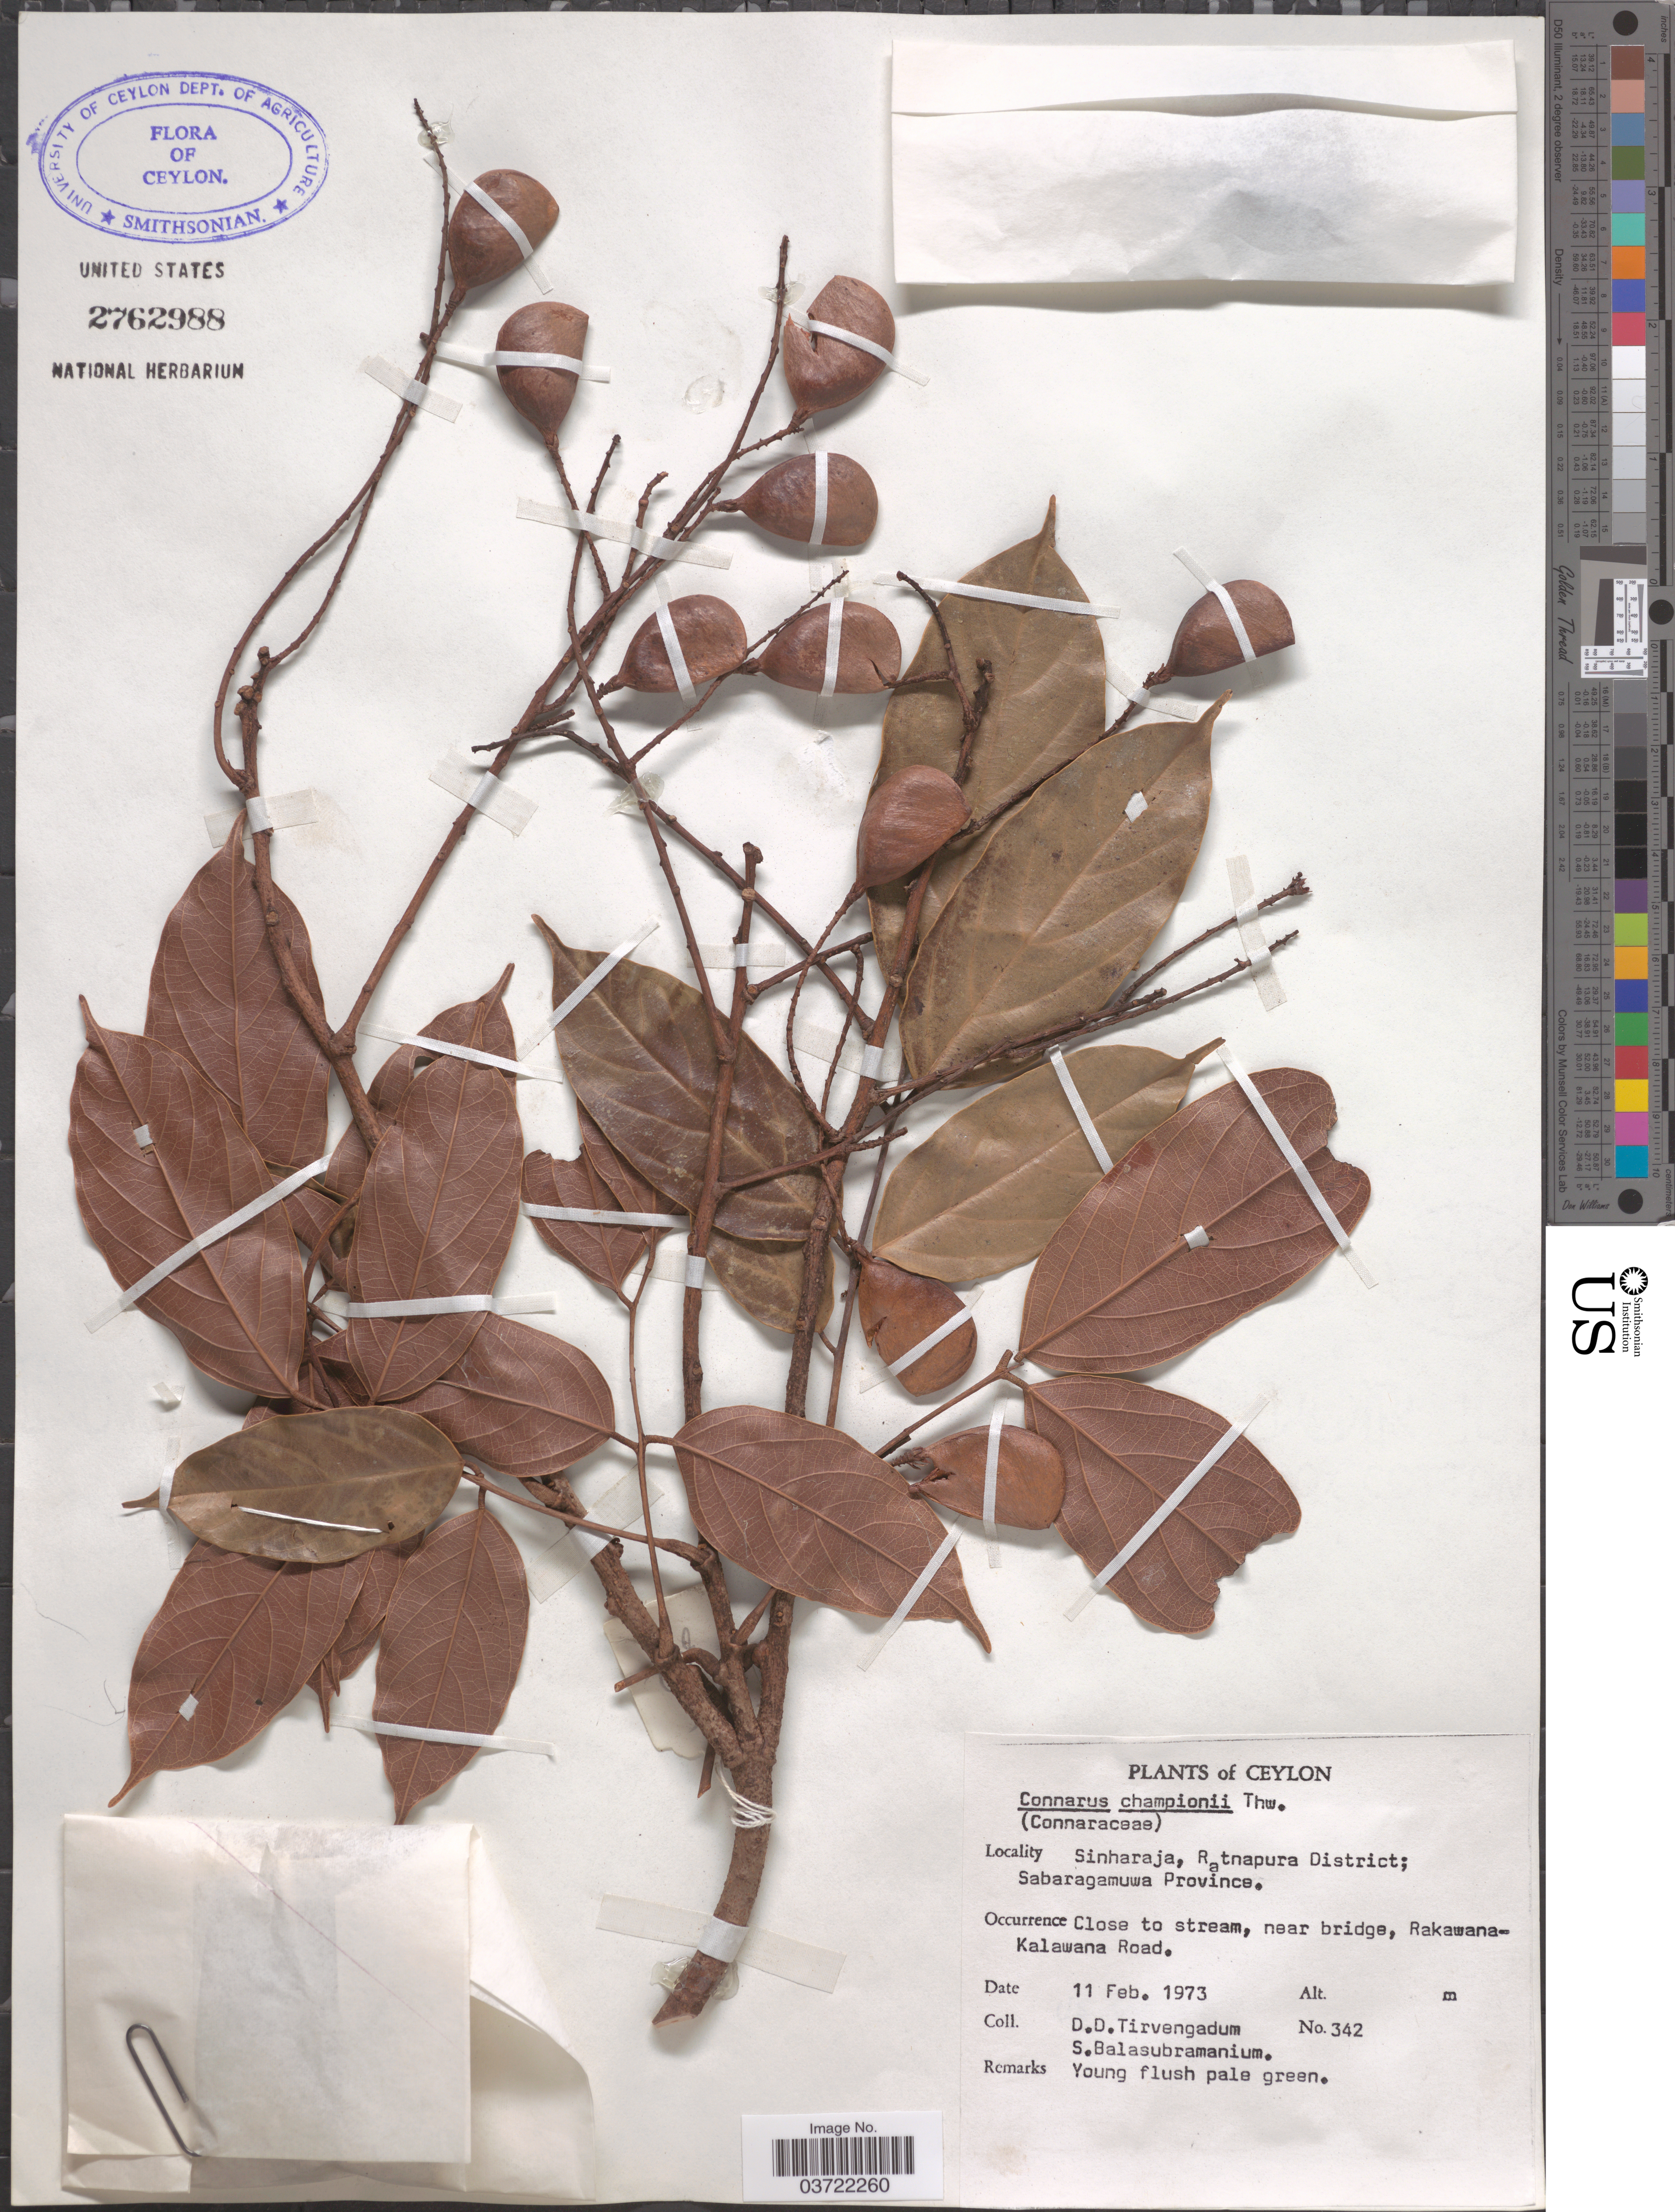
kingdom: Plantae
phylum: Tracheophyta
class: Magnoliopsida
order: Oxalidales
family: Connaraceae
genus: Connarus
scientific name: Connarus championii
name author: Thwaites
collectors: D. Tirvengadum & S. Balasubramanium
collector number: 342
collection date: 1973-02-11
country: Sri Lanka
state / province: Sabaragamuwa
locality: Ceylon. Sinharaja, Ratnapura District. Near bridge, Rakawana-Kalawana Road.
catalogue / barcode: US 2762988